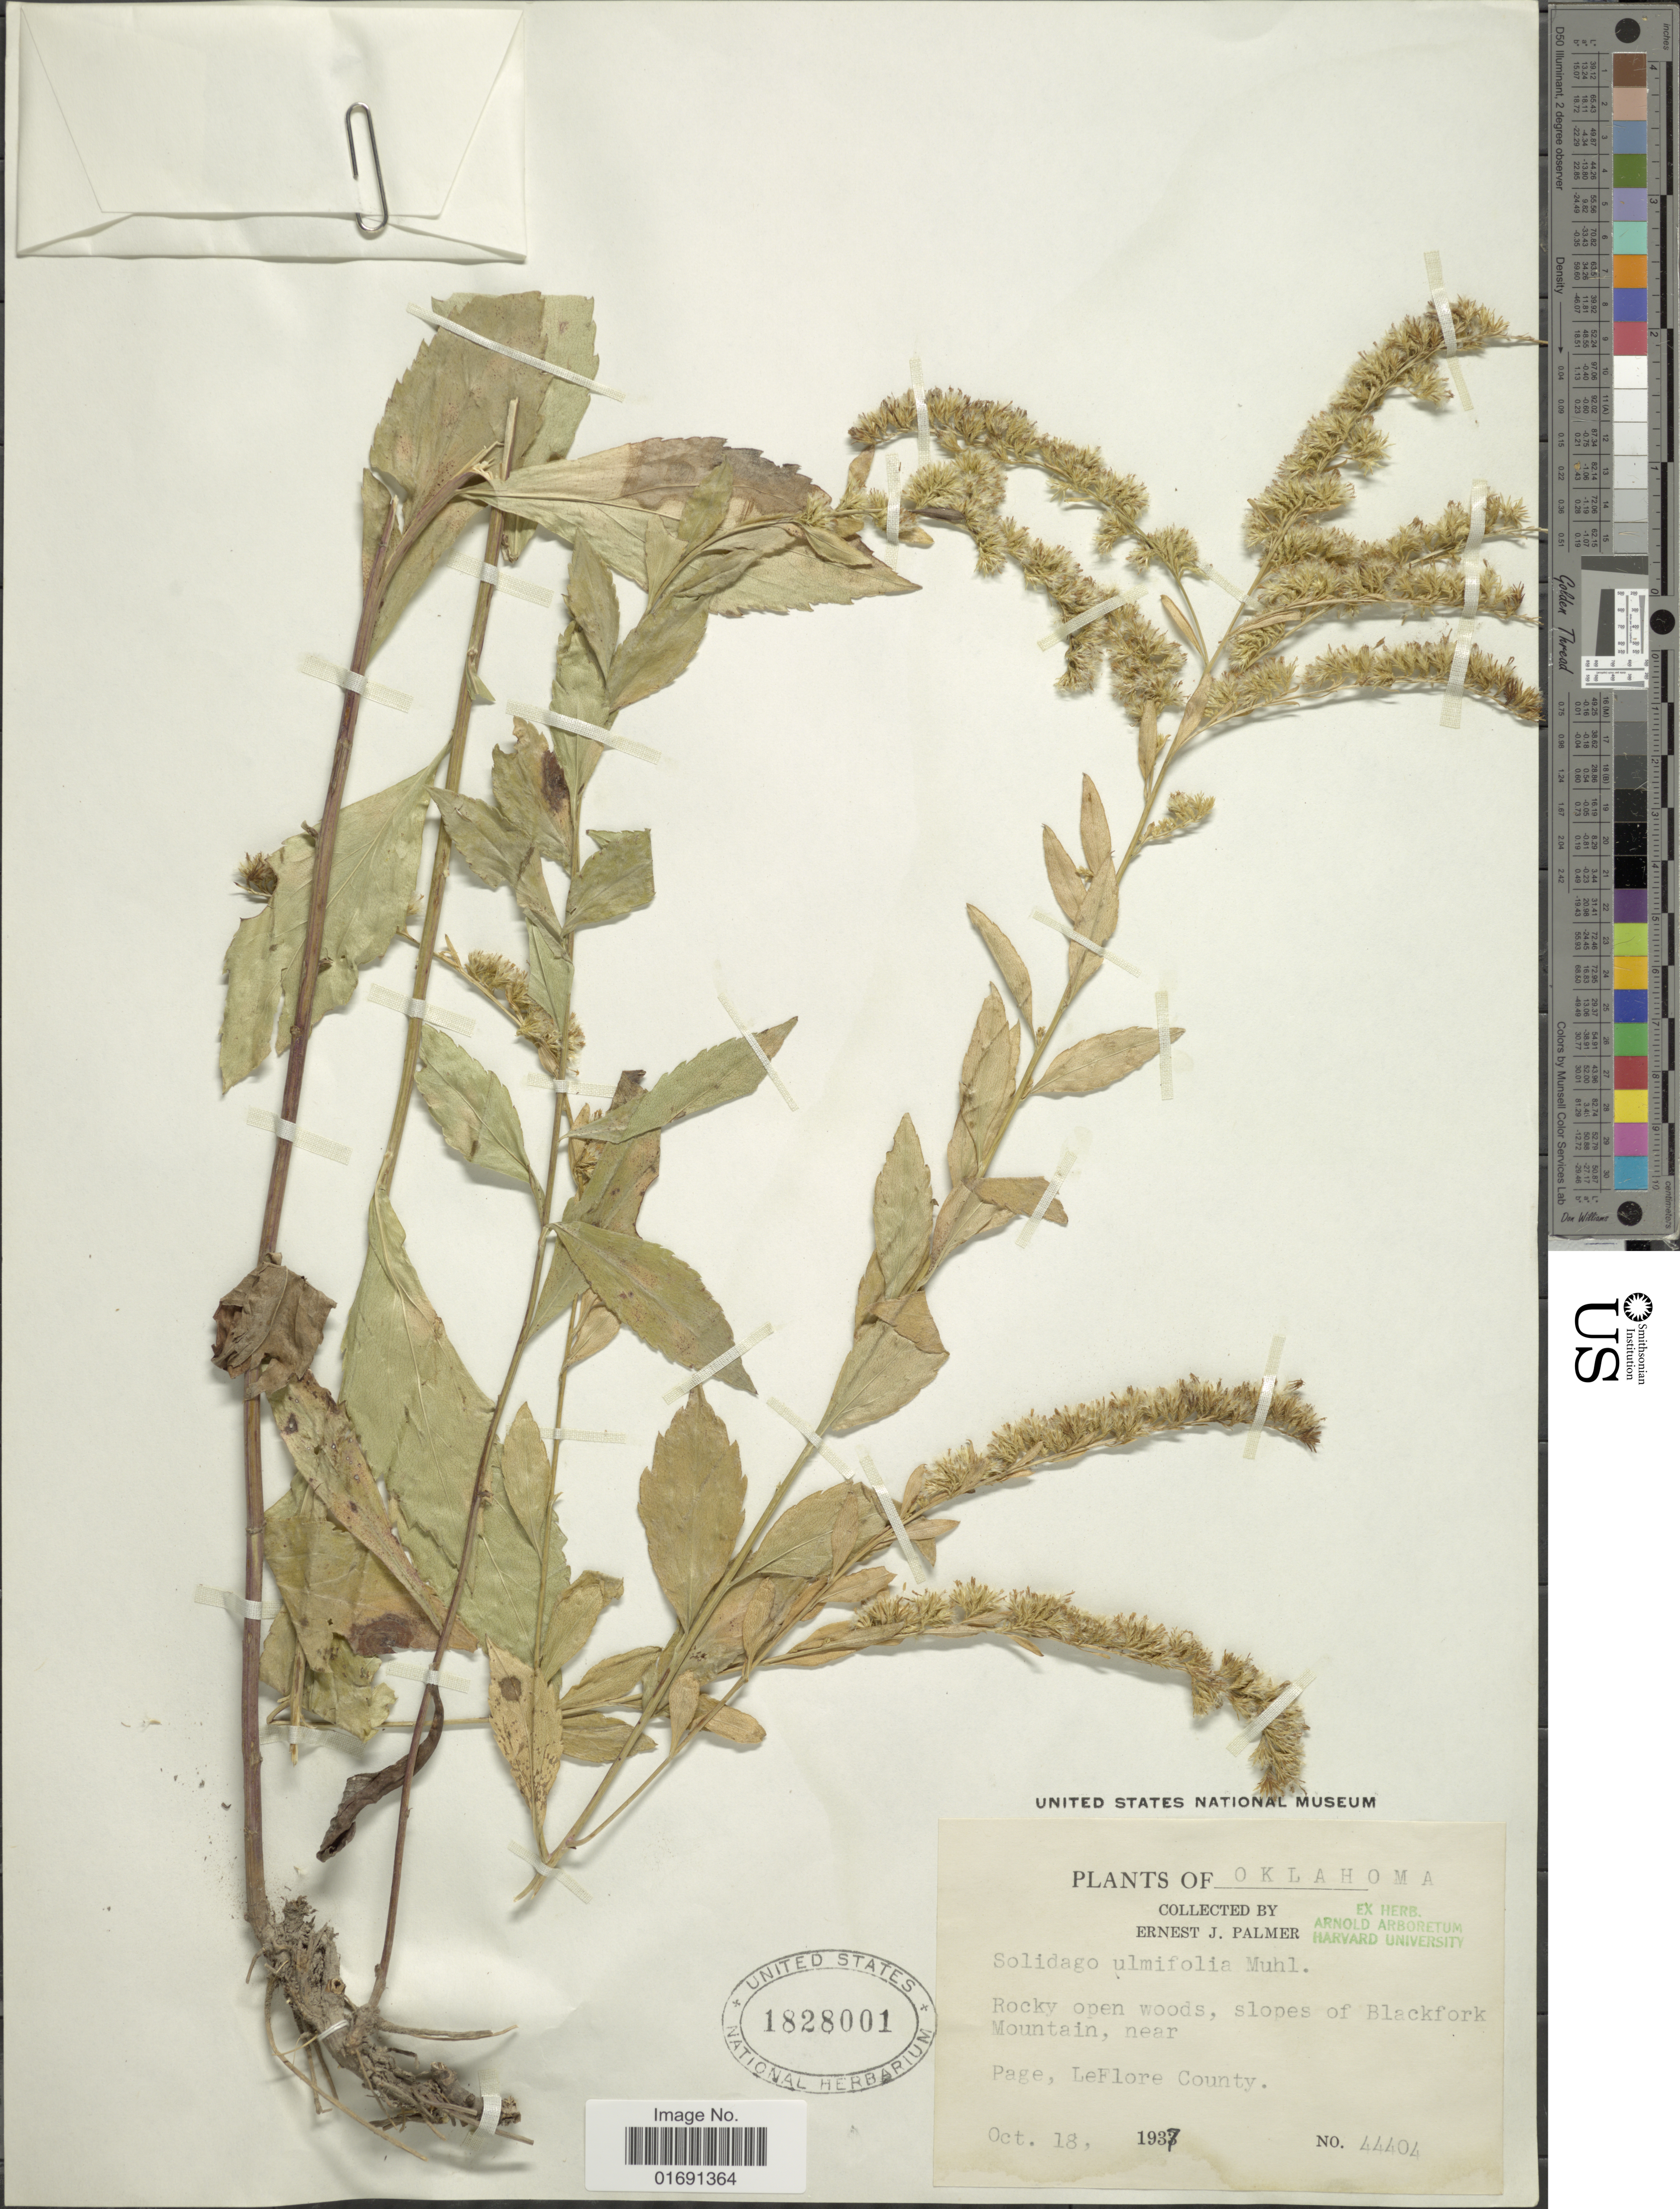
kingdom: Plantae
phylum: Tracheophyta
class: Magnoliopsida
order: Asterales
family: Asteraceae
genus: Solidago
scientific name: Solidago ulmifolia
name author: Muhl. ex Willd.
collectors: E. J. Palmer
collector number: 44404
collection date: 1937-10-18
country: United States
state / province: Oklahoma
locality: Slopes of Blackfork Mountain, near Page, LeFlore County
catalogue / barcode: US 1828001